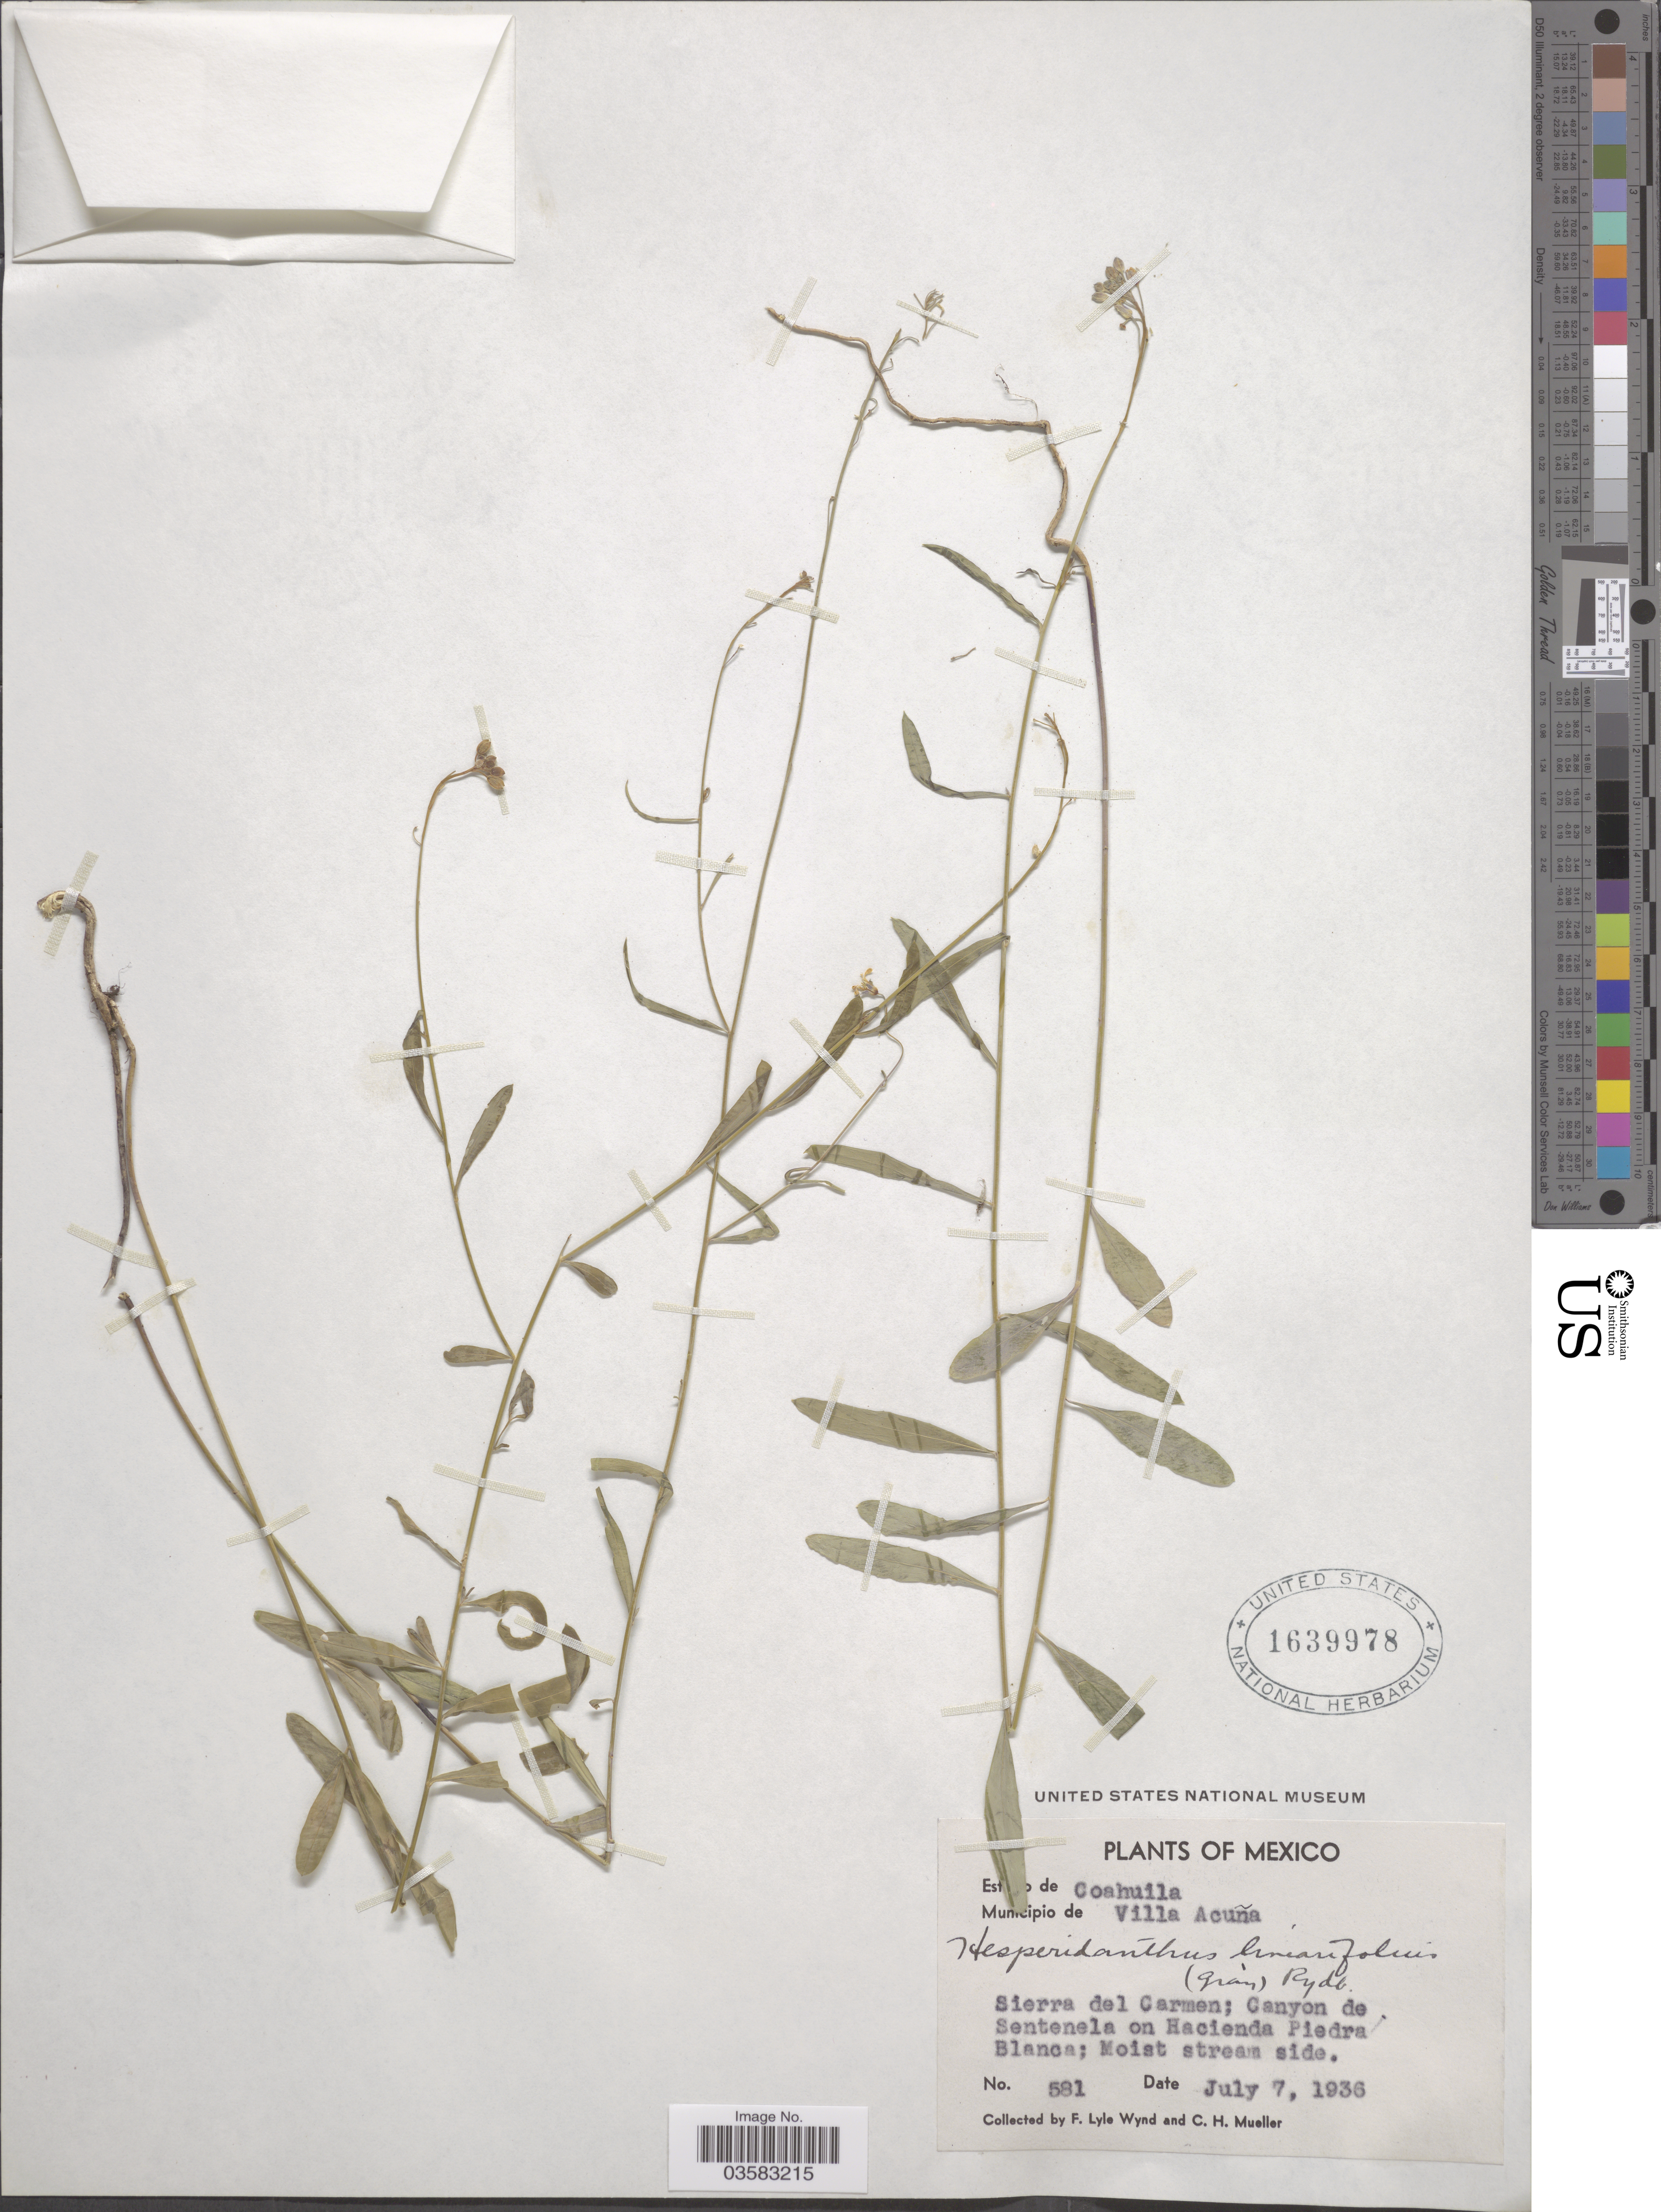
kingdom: Plantae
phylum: Tracheophyta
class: Magnoliopsida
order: Brassicales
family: Brassicaceae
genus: Sisymbrium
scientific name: Sisymbrium linearifolium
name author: (A. Gray) Payson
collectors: F. L. Wynd & C. H. Mueller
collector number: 581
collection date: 1936-07-07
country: Mexico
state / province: Coahuila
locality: Estado de Coahuila. Municipio de Villa Acuña. Sierra del Carmen; Canyon de Sentenela on Hacienda Piedra Blanca.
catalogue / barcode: US 1639978